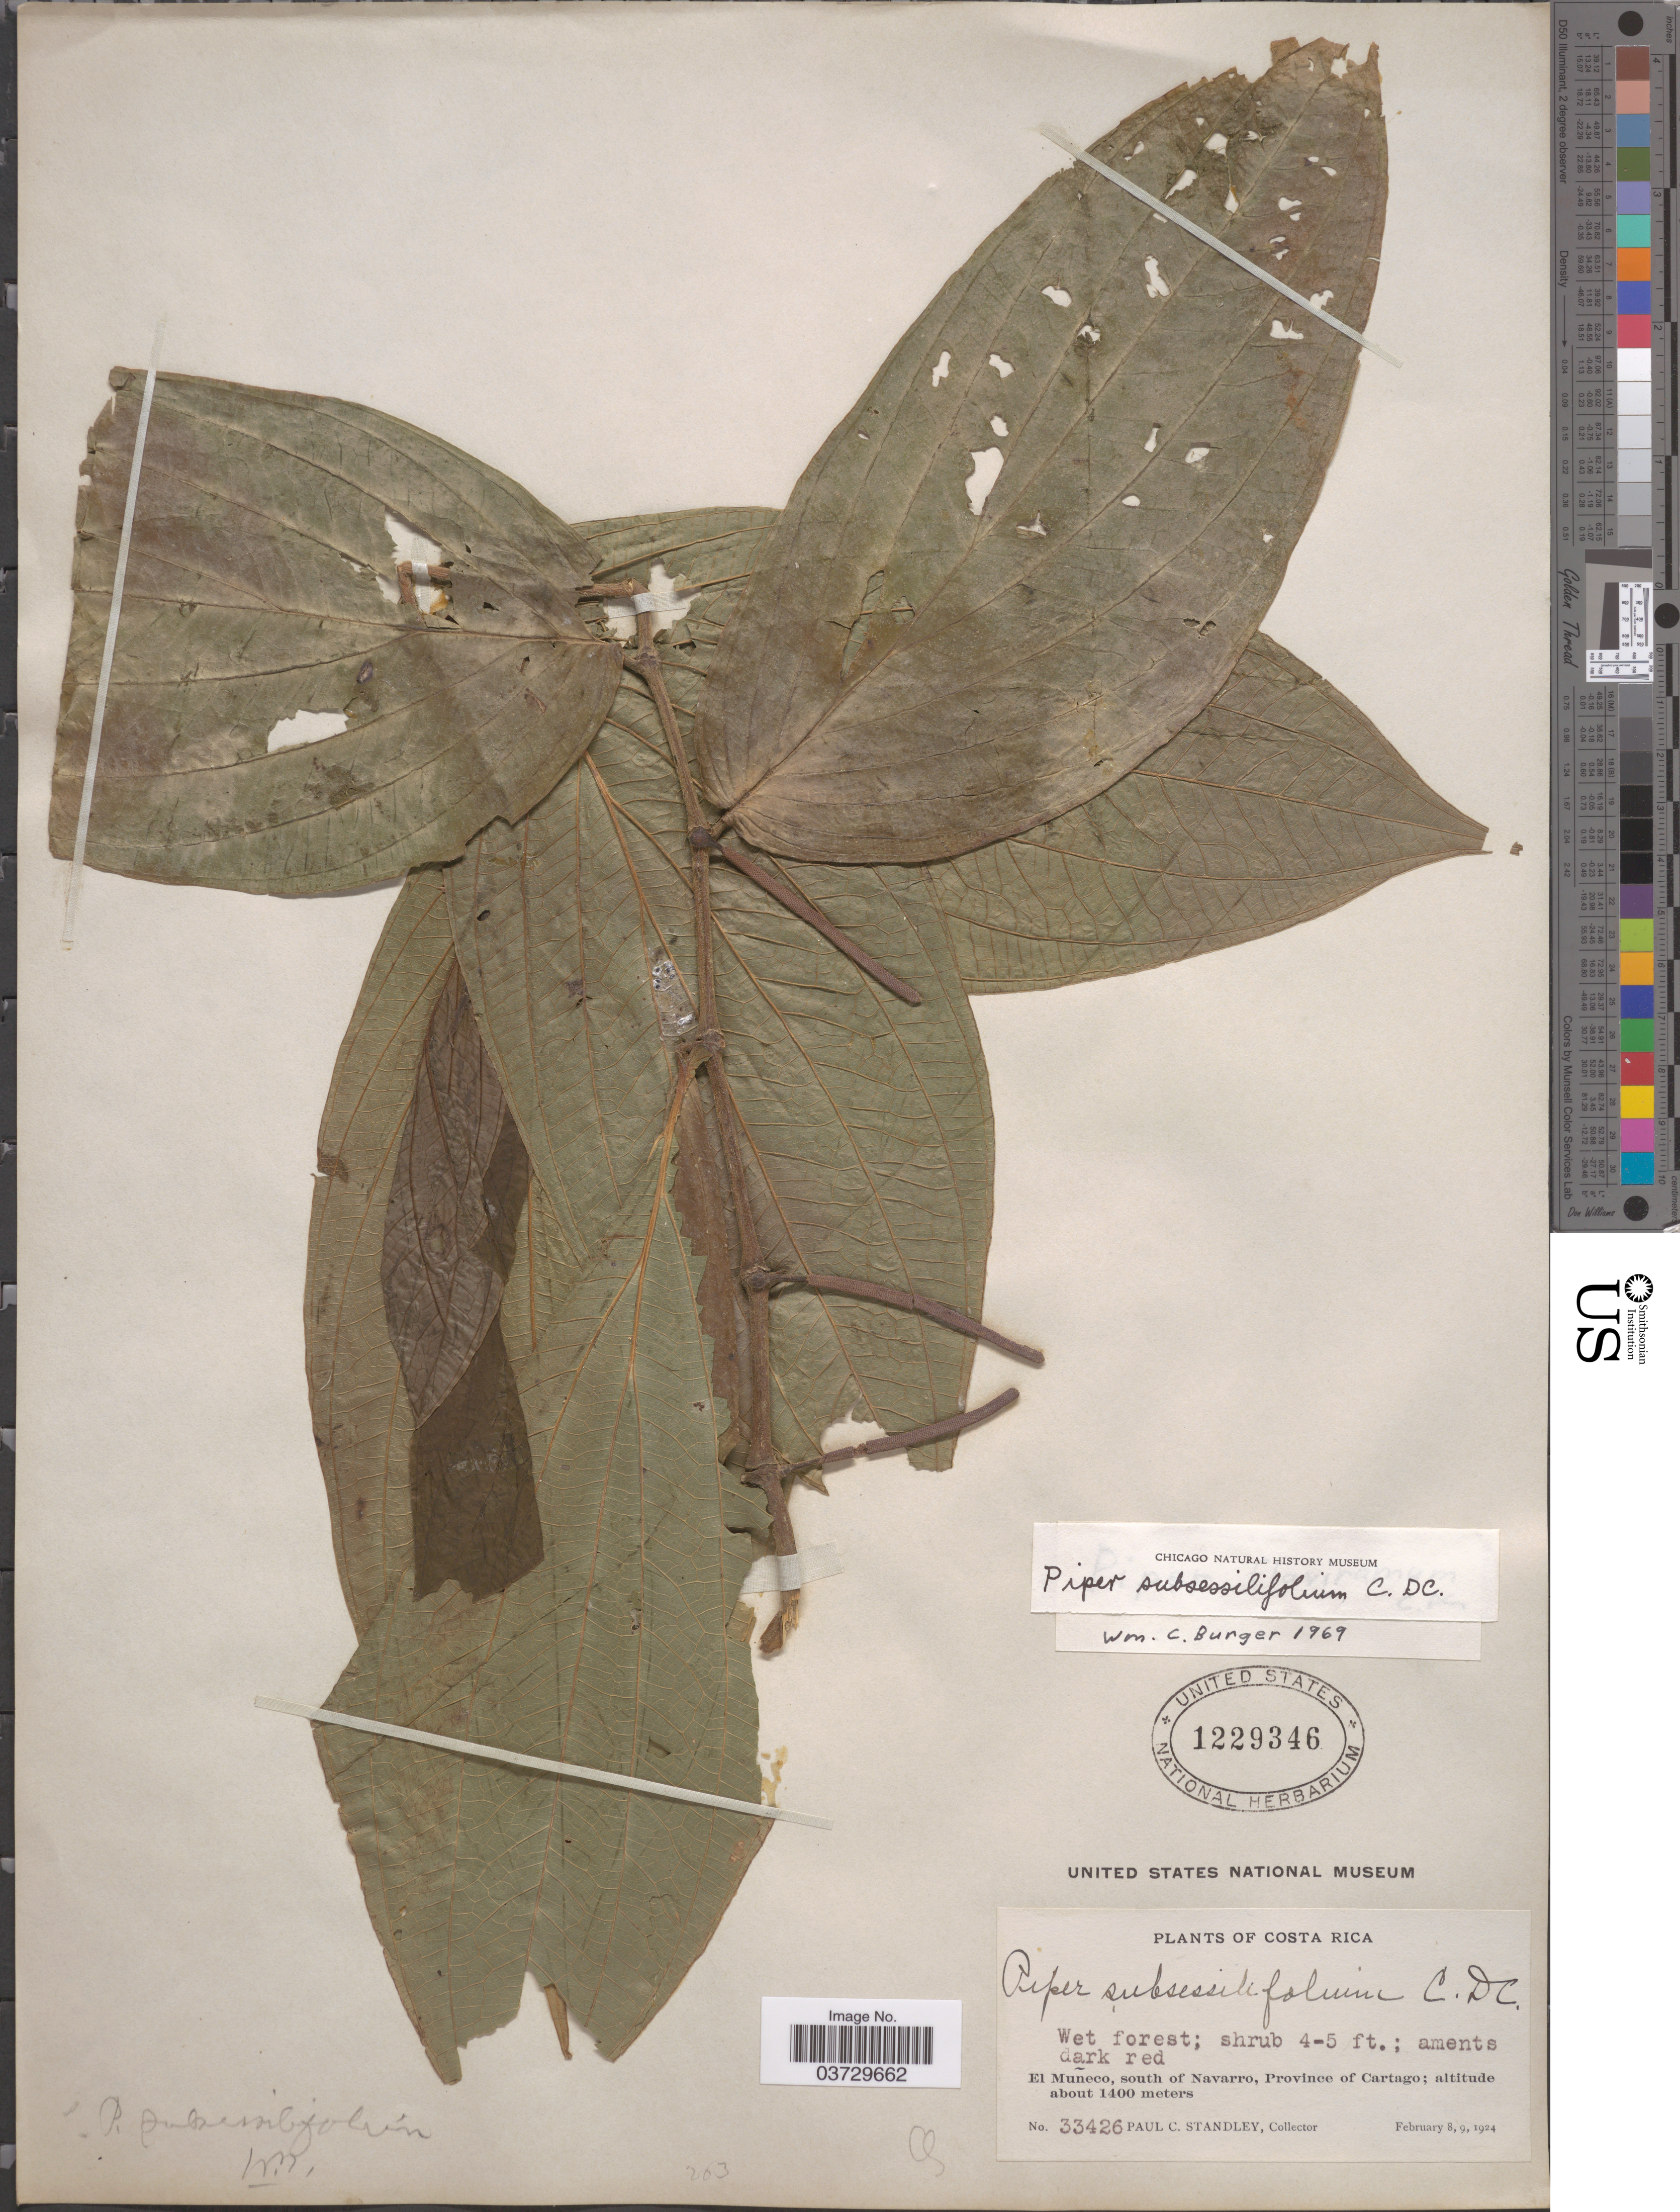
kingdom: Plantae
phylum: Tracheophyta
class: Magnoliopsida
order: Piperales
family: Piperaceae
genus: Piper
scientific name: Piper subsessilifolium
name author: C. DC.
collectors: P. C. Standley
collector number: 33426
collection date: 1924-02-08/1924-02-09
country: Costa Rica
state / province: Cartago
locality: El Muñeco, south of Navarro.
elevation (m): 1400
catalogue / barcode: US 1229346